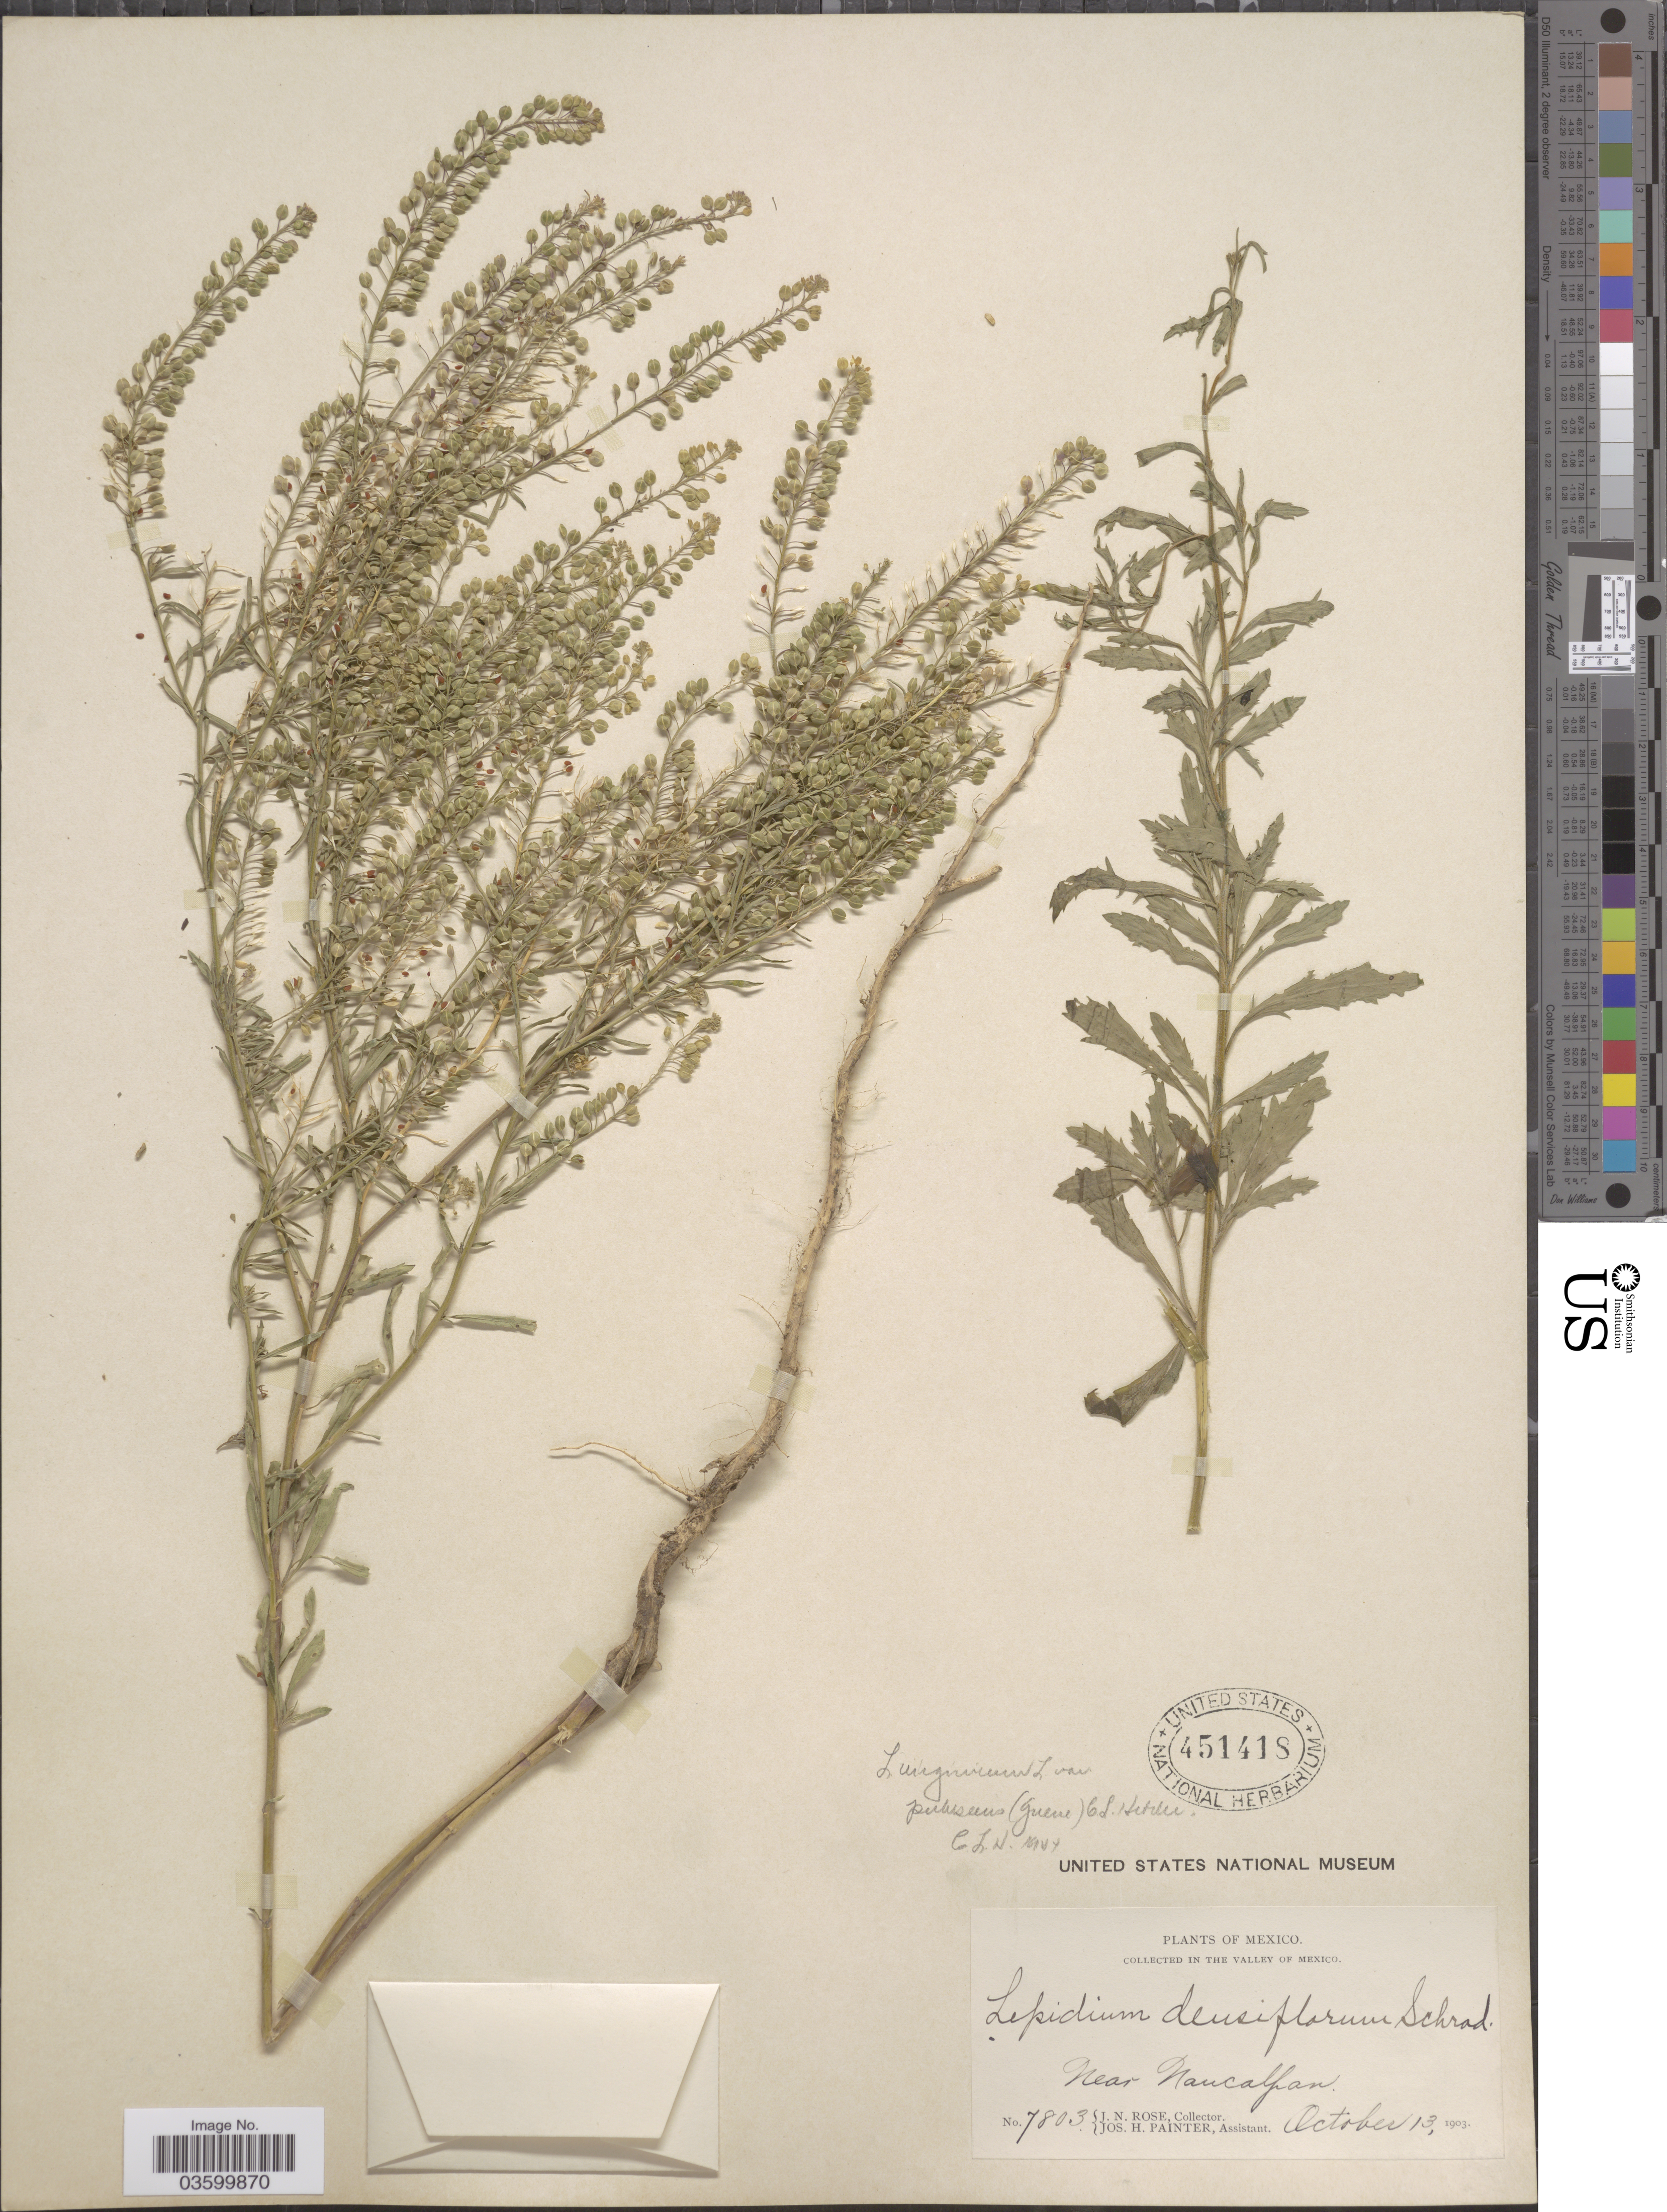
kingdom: Plantae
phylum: Tracheophyta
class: Magnoliopsida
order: Brassicales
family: Brassicaceae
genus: Lepidium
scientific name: Lepidium virginicum var. pubescens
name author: (Greene) C.L. Hitchc.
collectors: J. N. Rose & J. H. Painter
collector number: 7803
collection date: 1903-10-13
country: Mexico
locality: Valley of Mexico. Near Naucalpan.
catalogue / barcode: US 451418